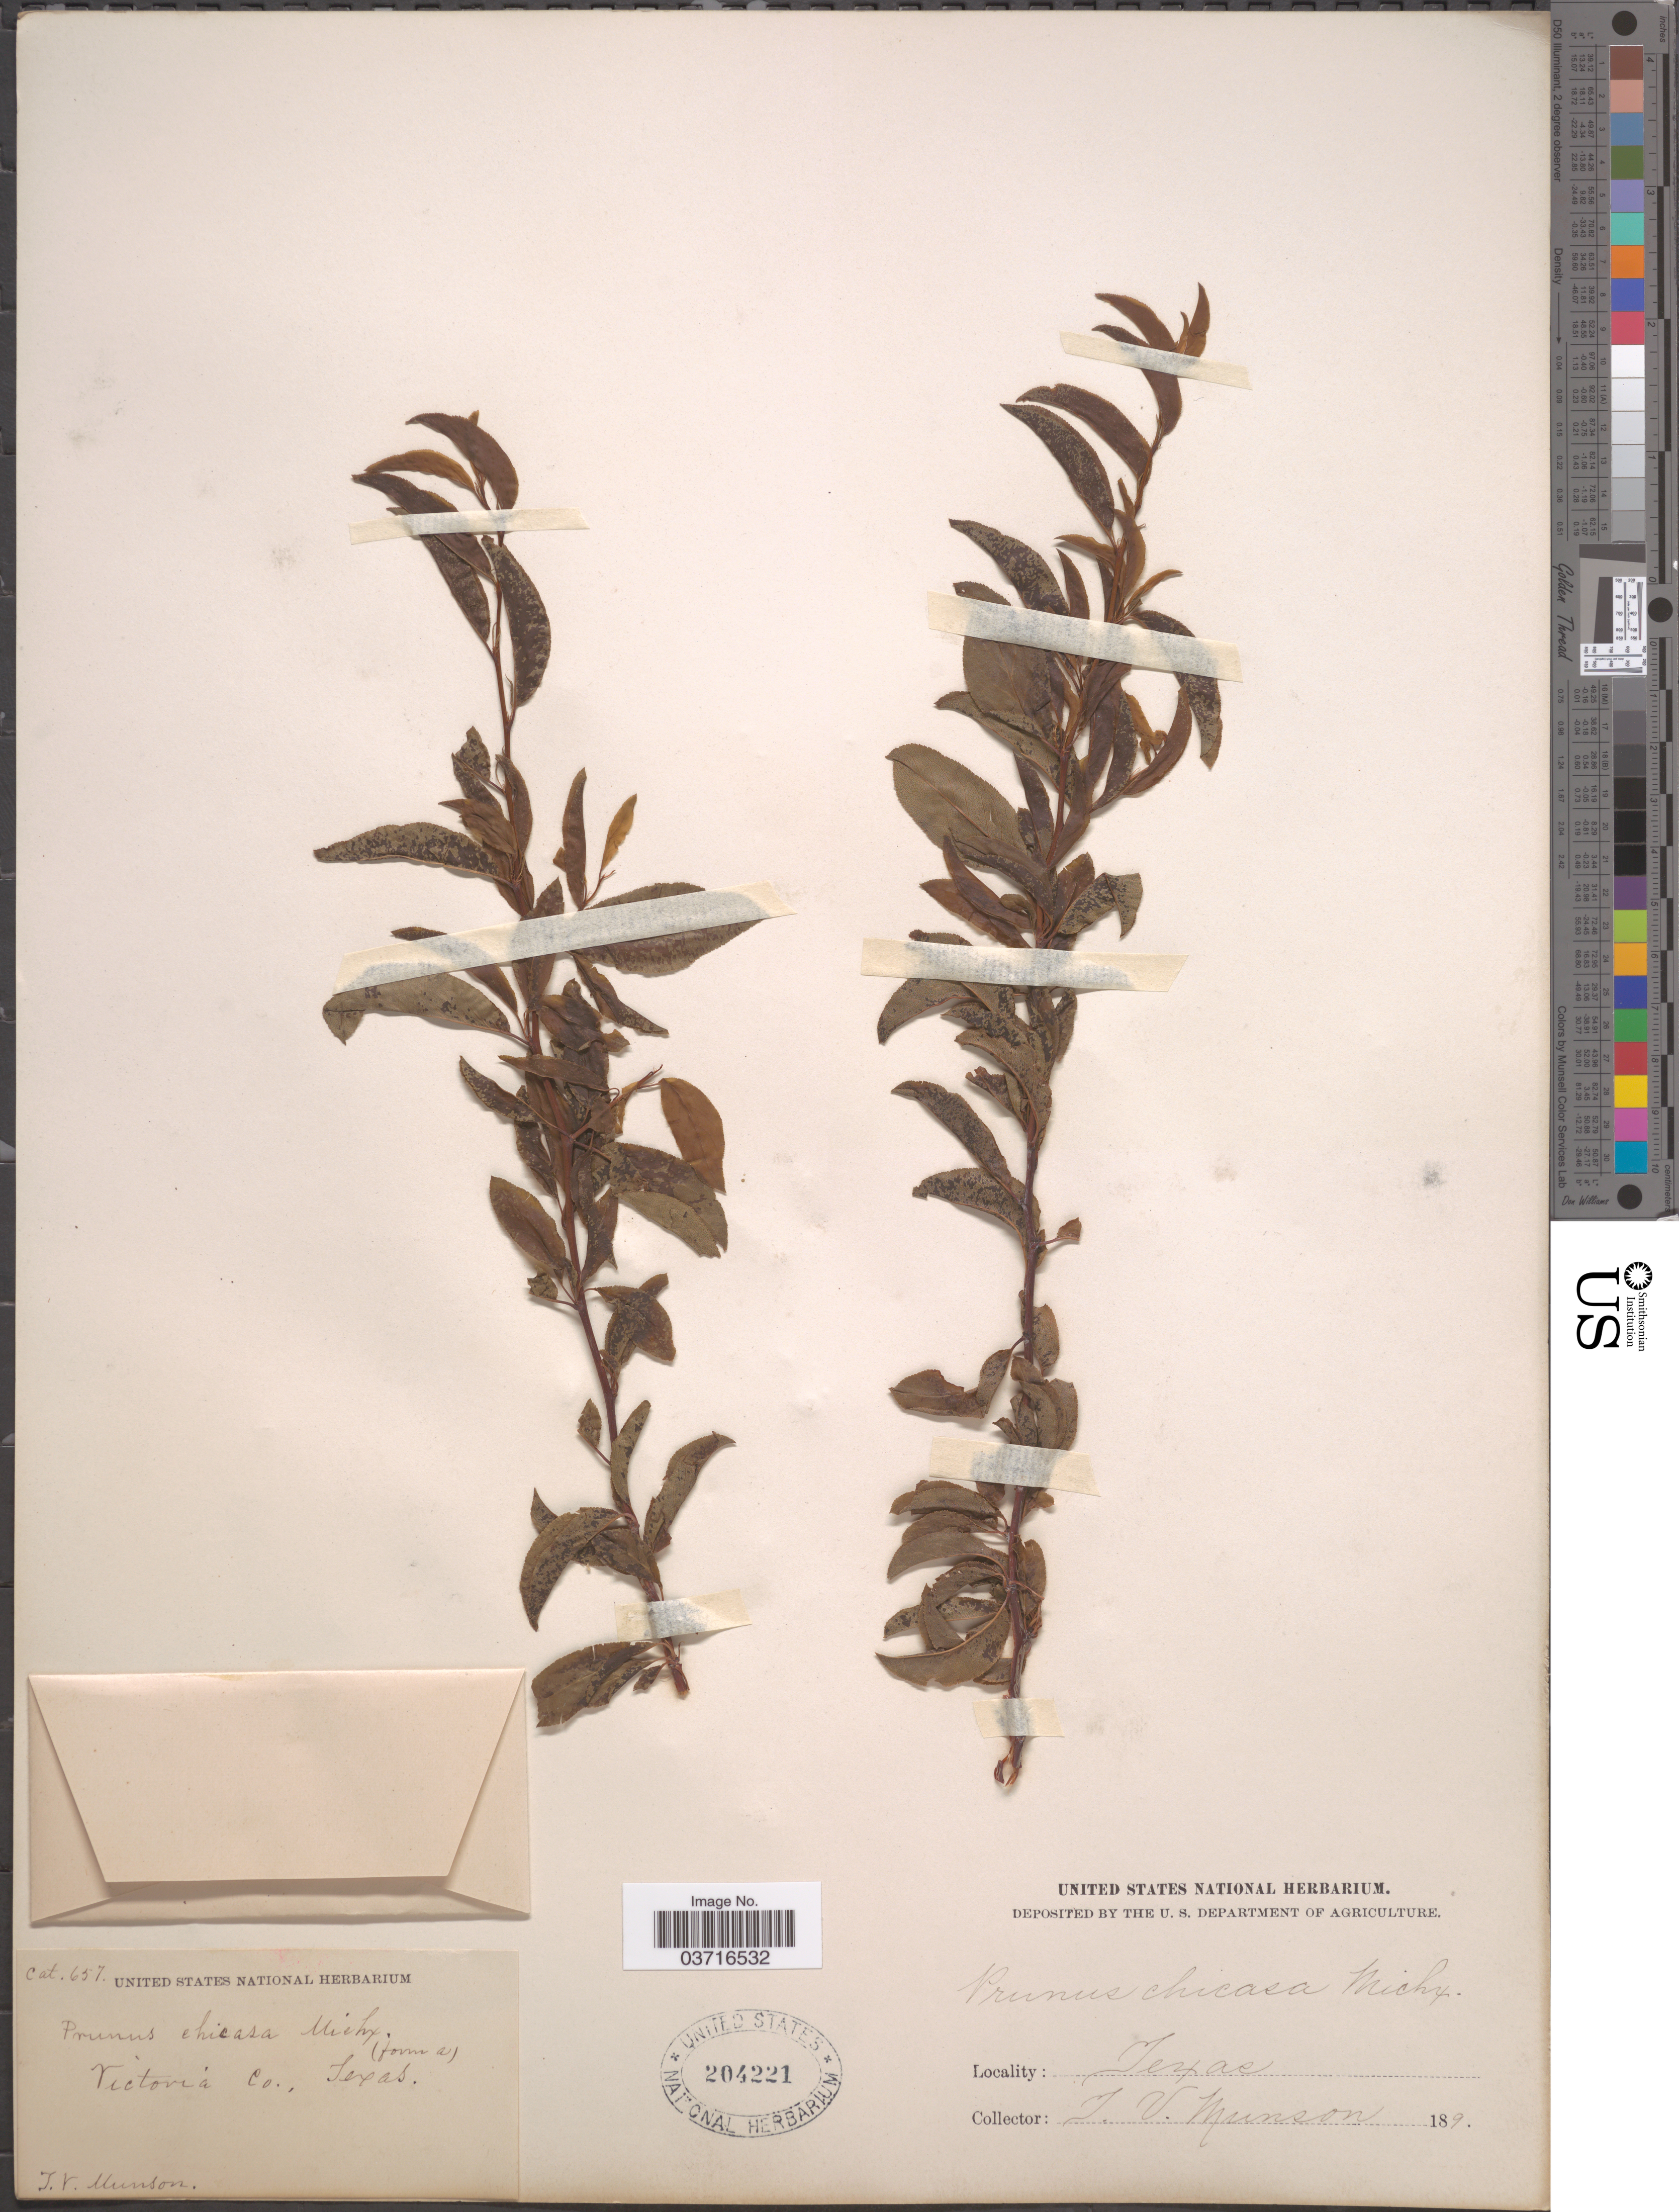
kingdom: Plantae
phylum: Tracheophyta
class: Magnoliopsida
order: Rosales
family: Rosaceae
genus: Prunus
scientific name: Prunus watsonii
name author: Sarg.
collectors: T. V. Munson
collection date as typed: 189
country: United States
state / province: Texas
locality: Victoria Co.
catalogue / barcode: US 204221